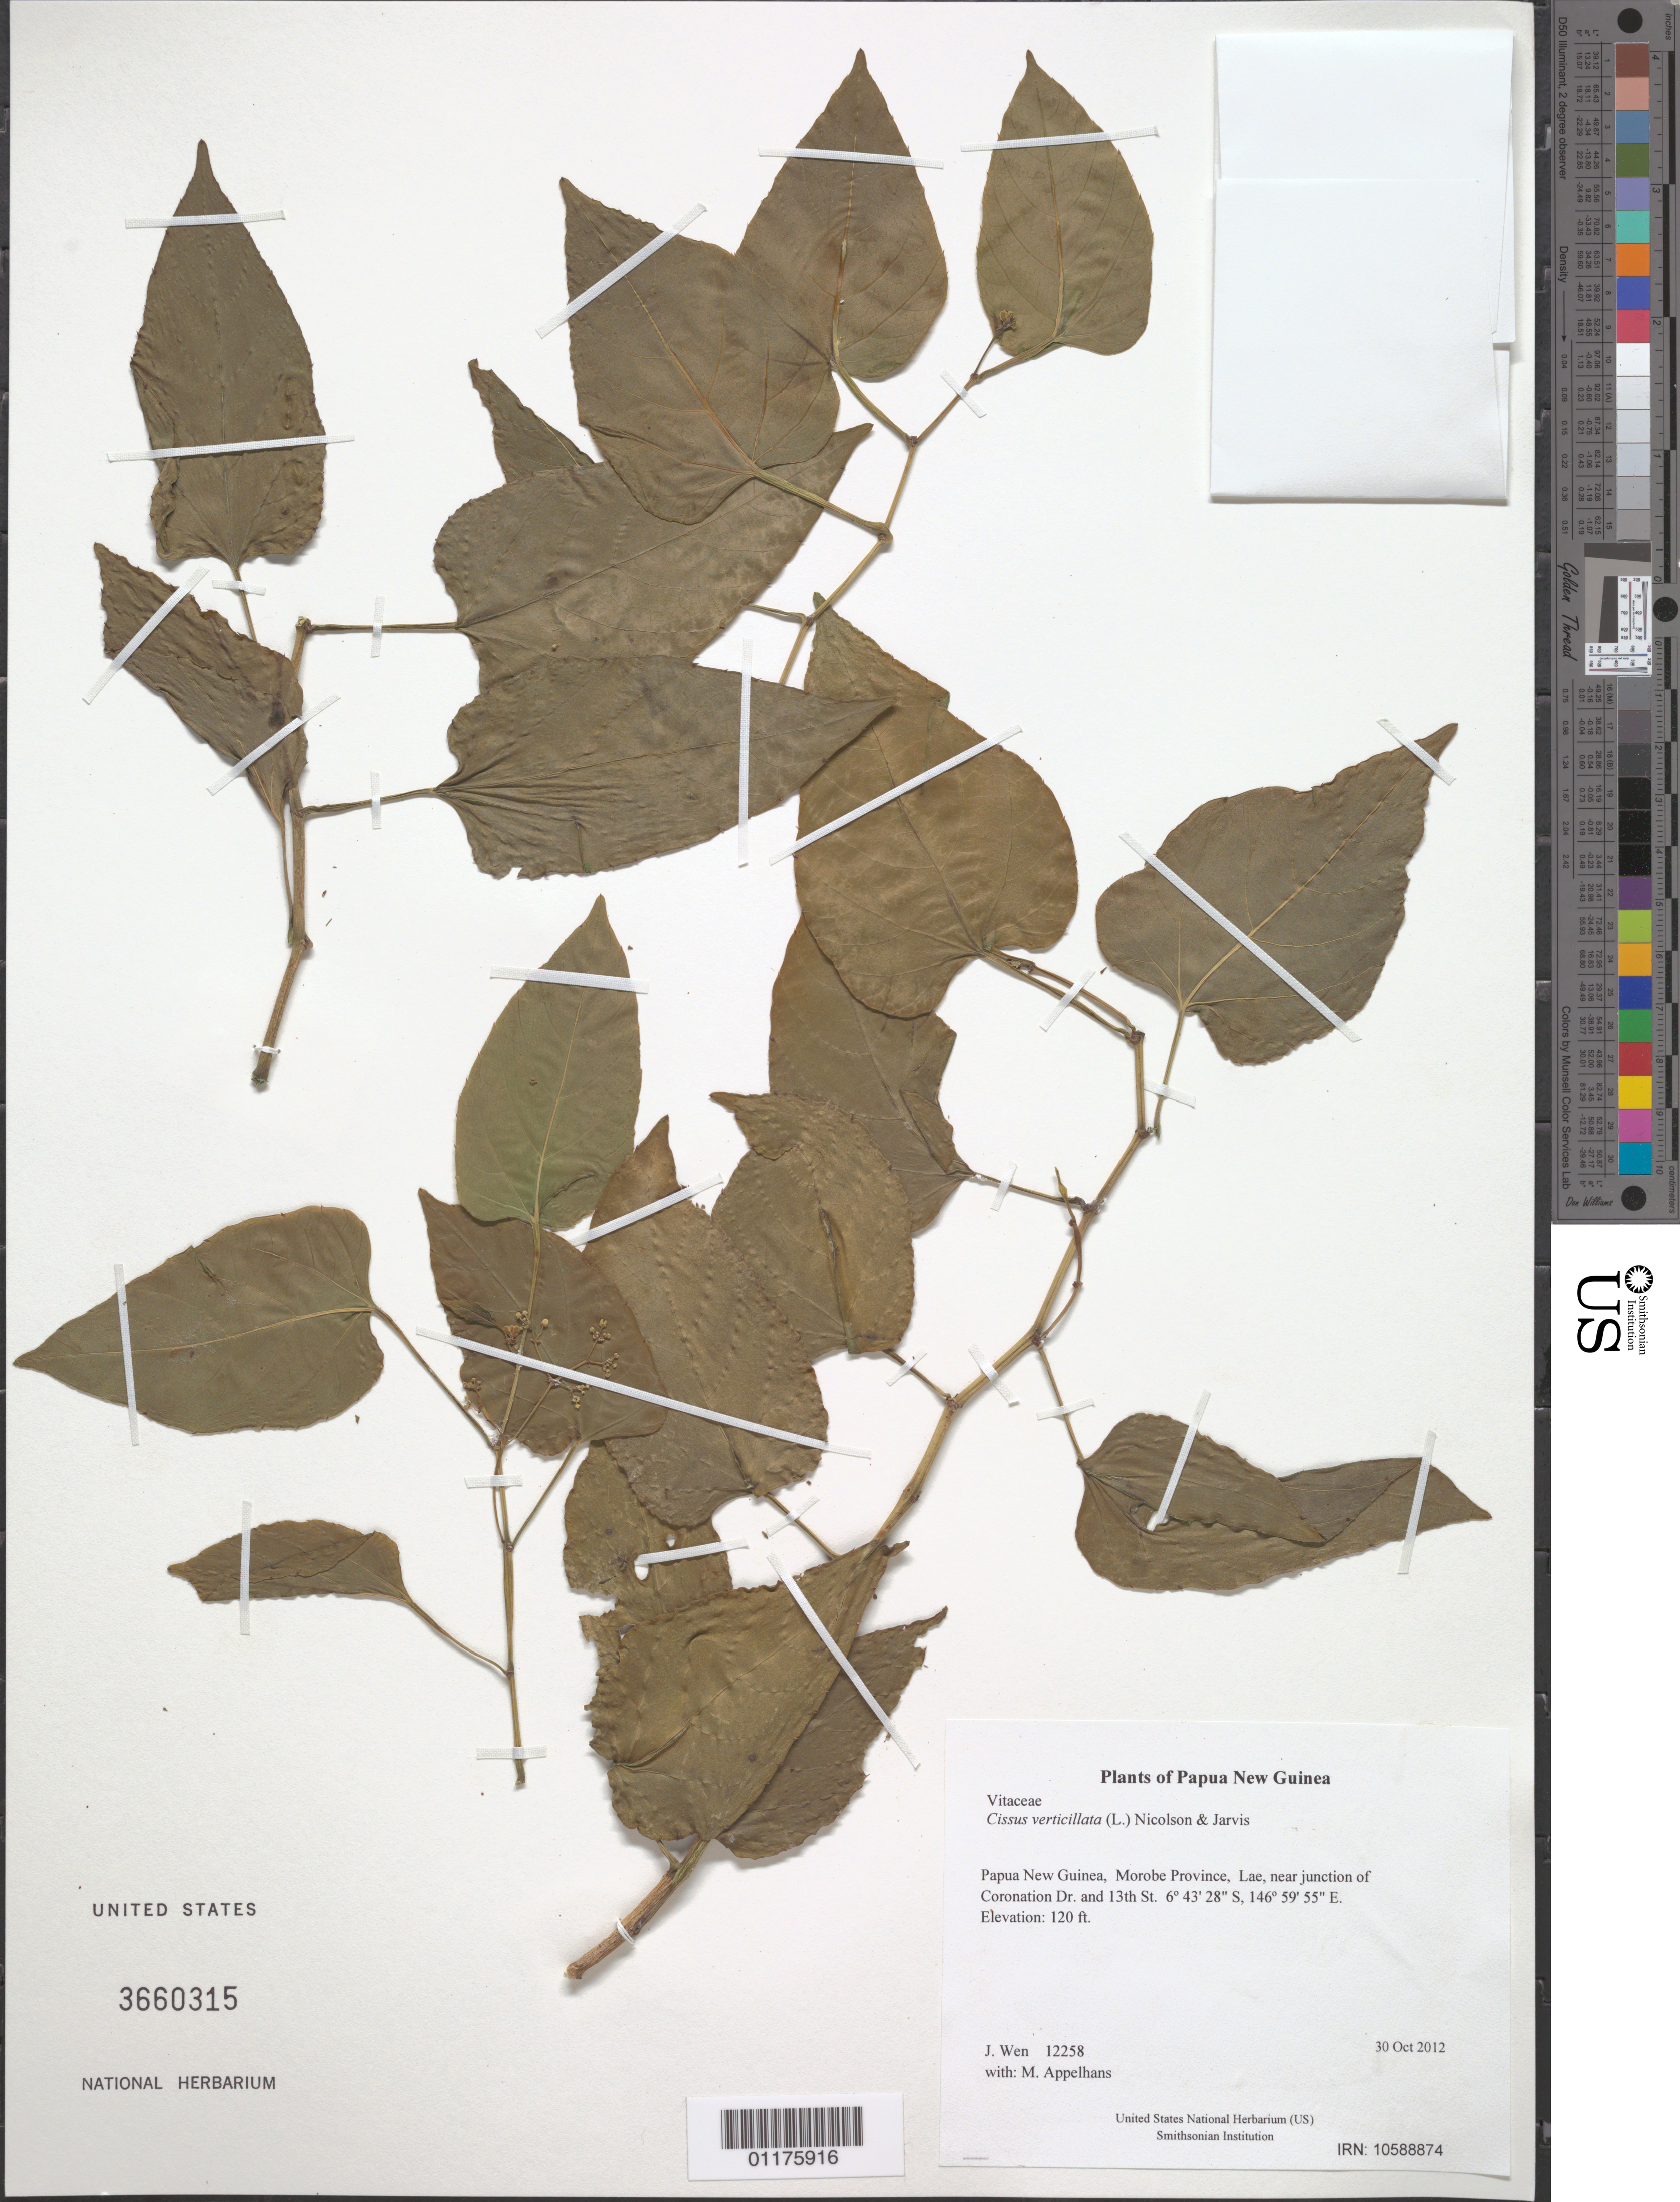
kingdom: Plantae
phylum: Tracheophyta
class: Magnoliopsida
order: Vitales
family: Vitaceae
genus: Cissus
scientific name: Cissus verticillata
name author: (L.) Nicolson & C.E. Jarvis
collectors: M. Appelhans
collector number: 12258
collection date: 2012-10-30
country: Papua New Guinea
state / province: Morobe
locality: Lae, near junction of Coronation Dr. and 13th St.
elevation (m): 37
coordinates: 06 43.481 S, 146 59.923 E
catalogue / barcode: US 3660315